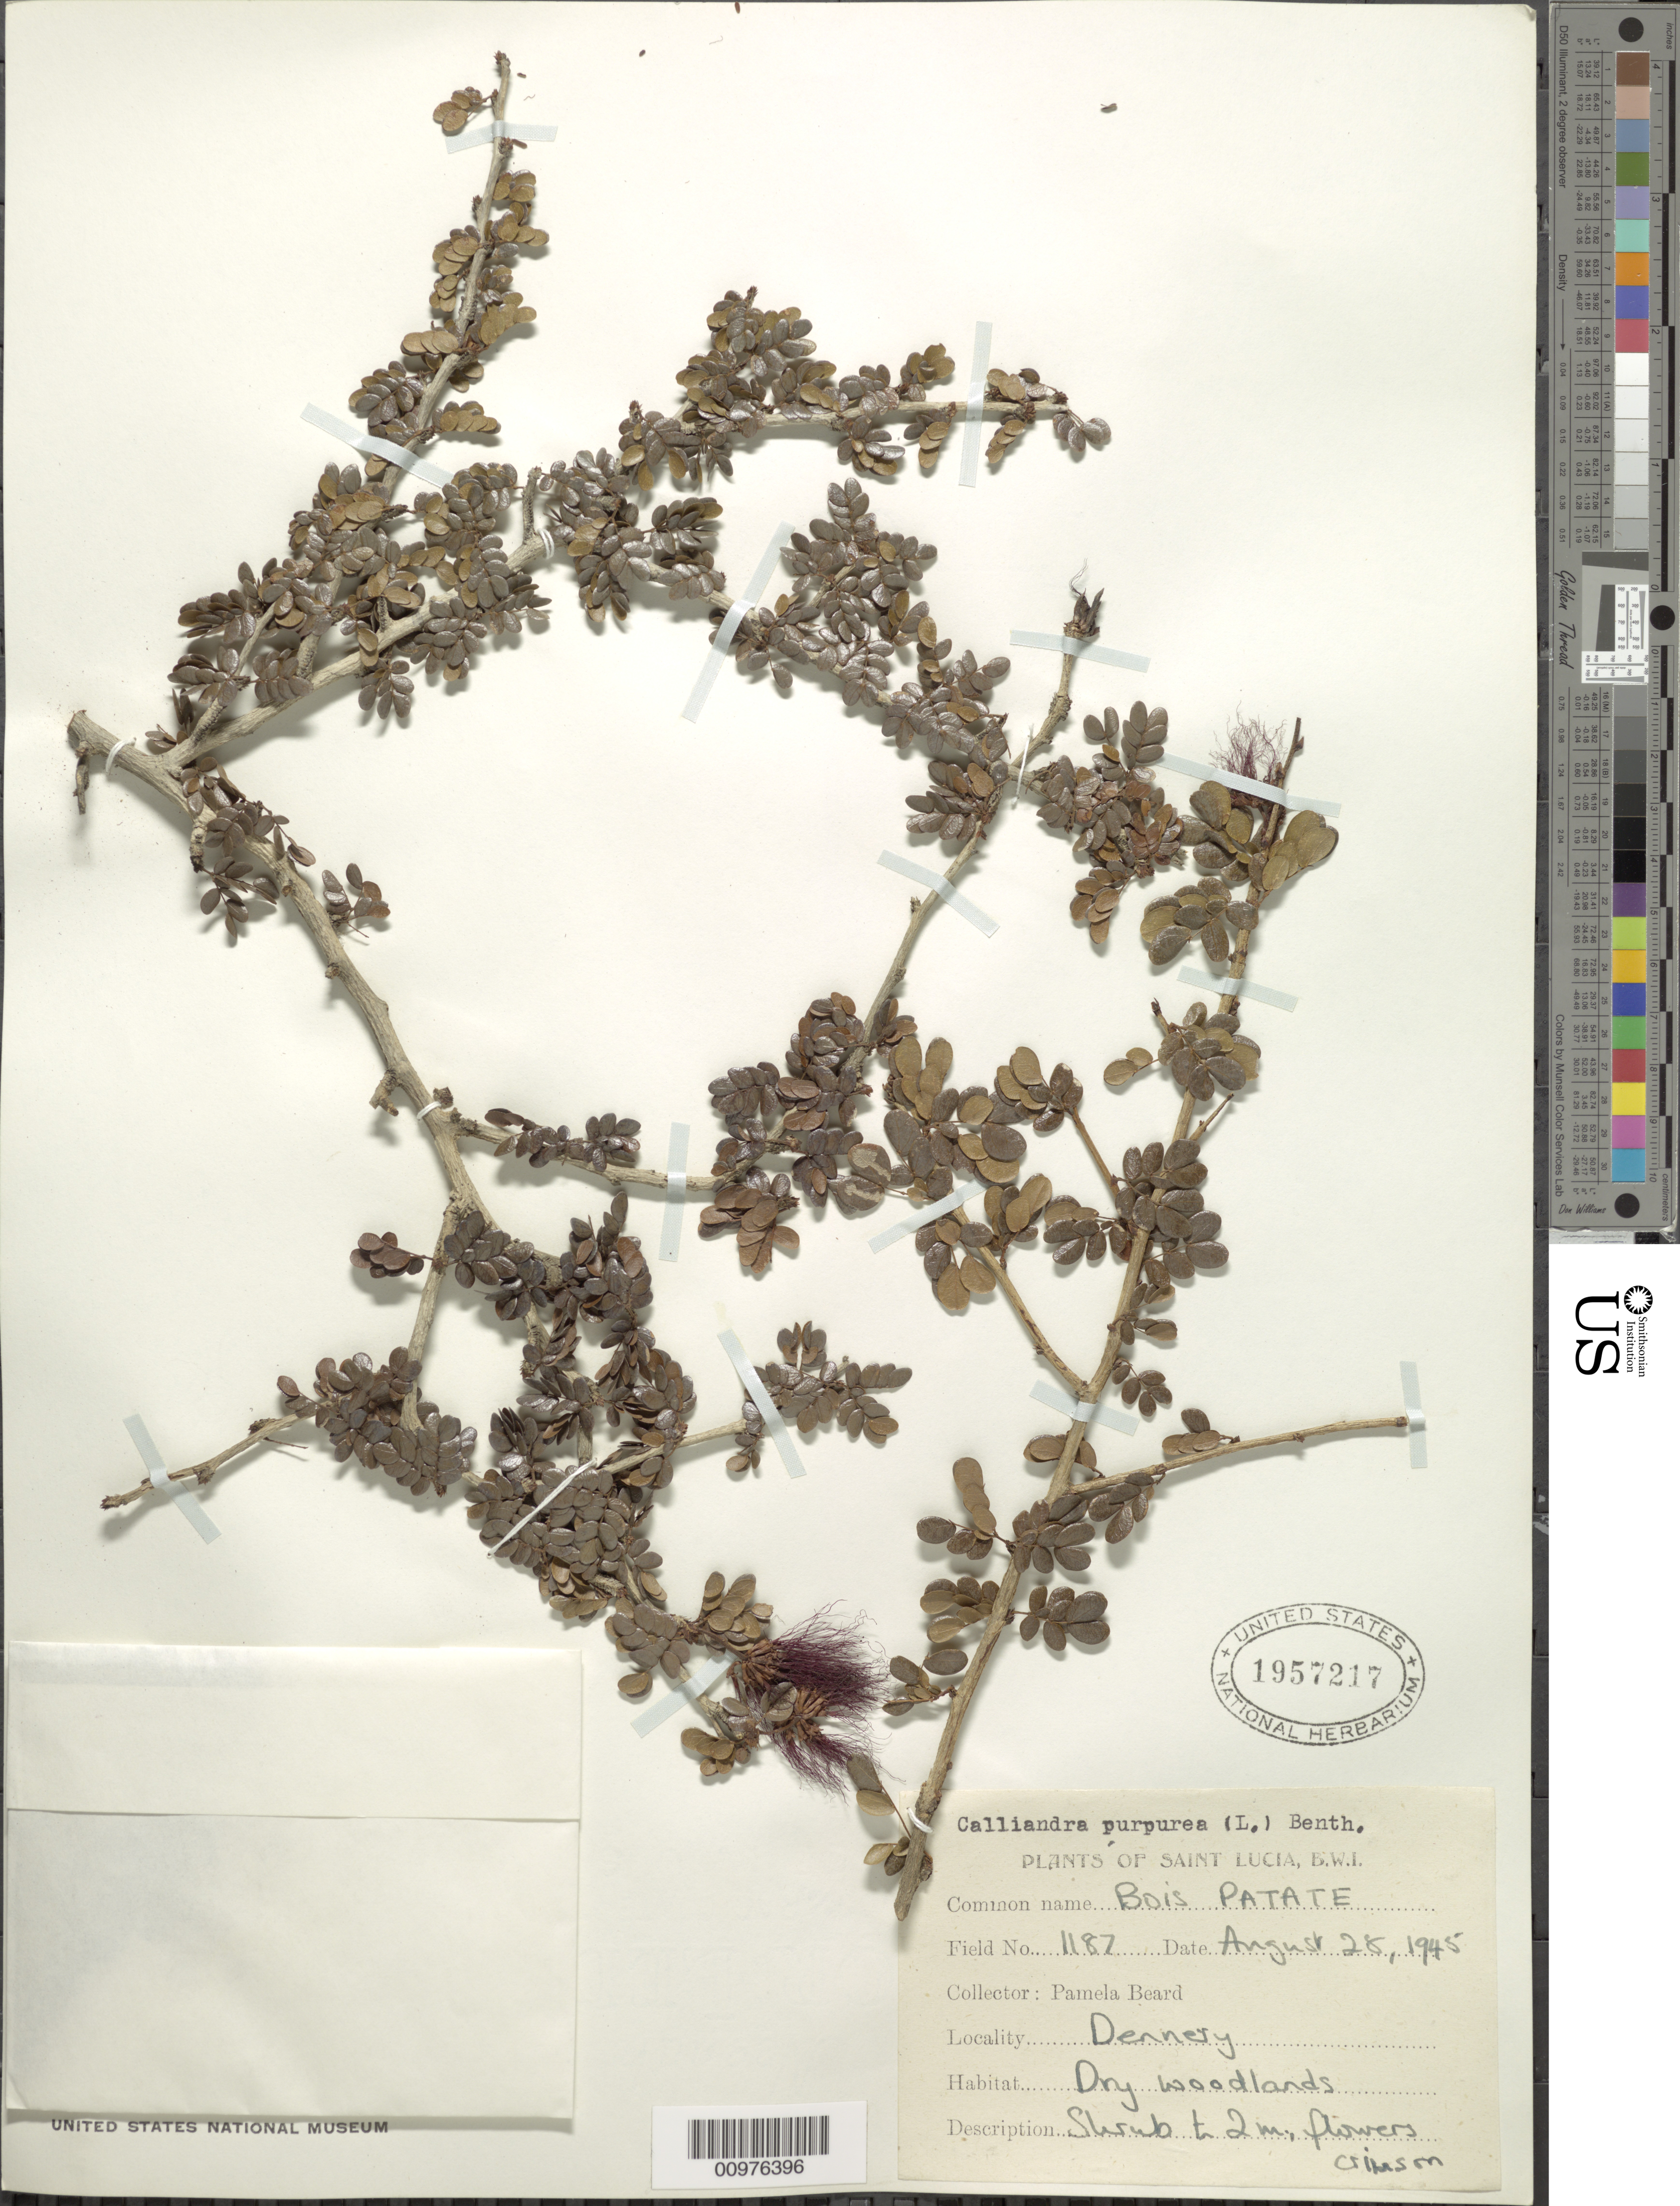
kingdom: Plantae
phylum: Tracheophyta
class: Magnoliopsida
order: Fabales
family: Fabaceae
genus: Calliandra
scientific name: Calliandra purpurea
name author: (L.) Benth.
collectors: P. Beard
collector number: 1187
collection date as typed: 25 Aug 1945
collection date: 1945-08-25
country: St. Lucia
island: St. Lucia I.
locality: Habitat: Dry woodlands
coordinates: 0 N, 0 E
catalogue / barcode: US 1957217